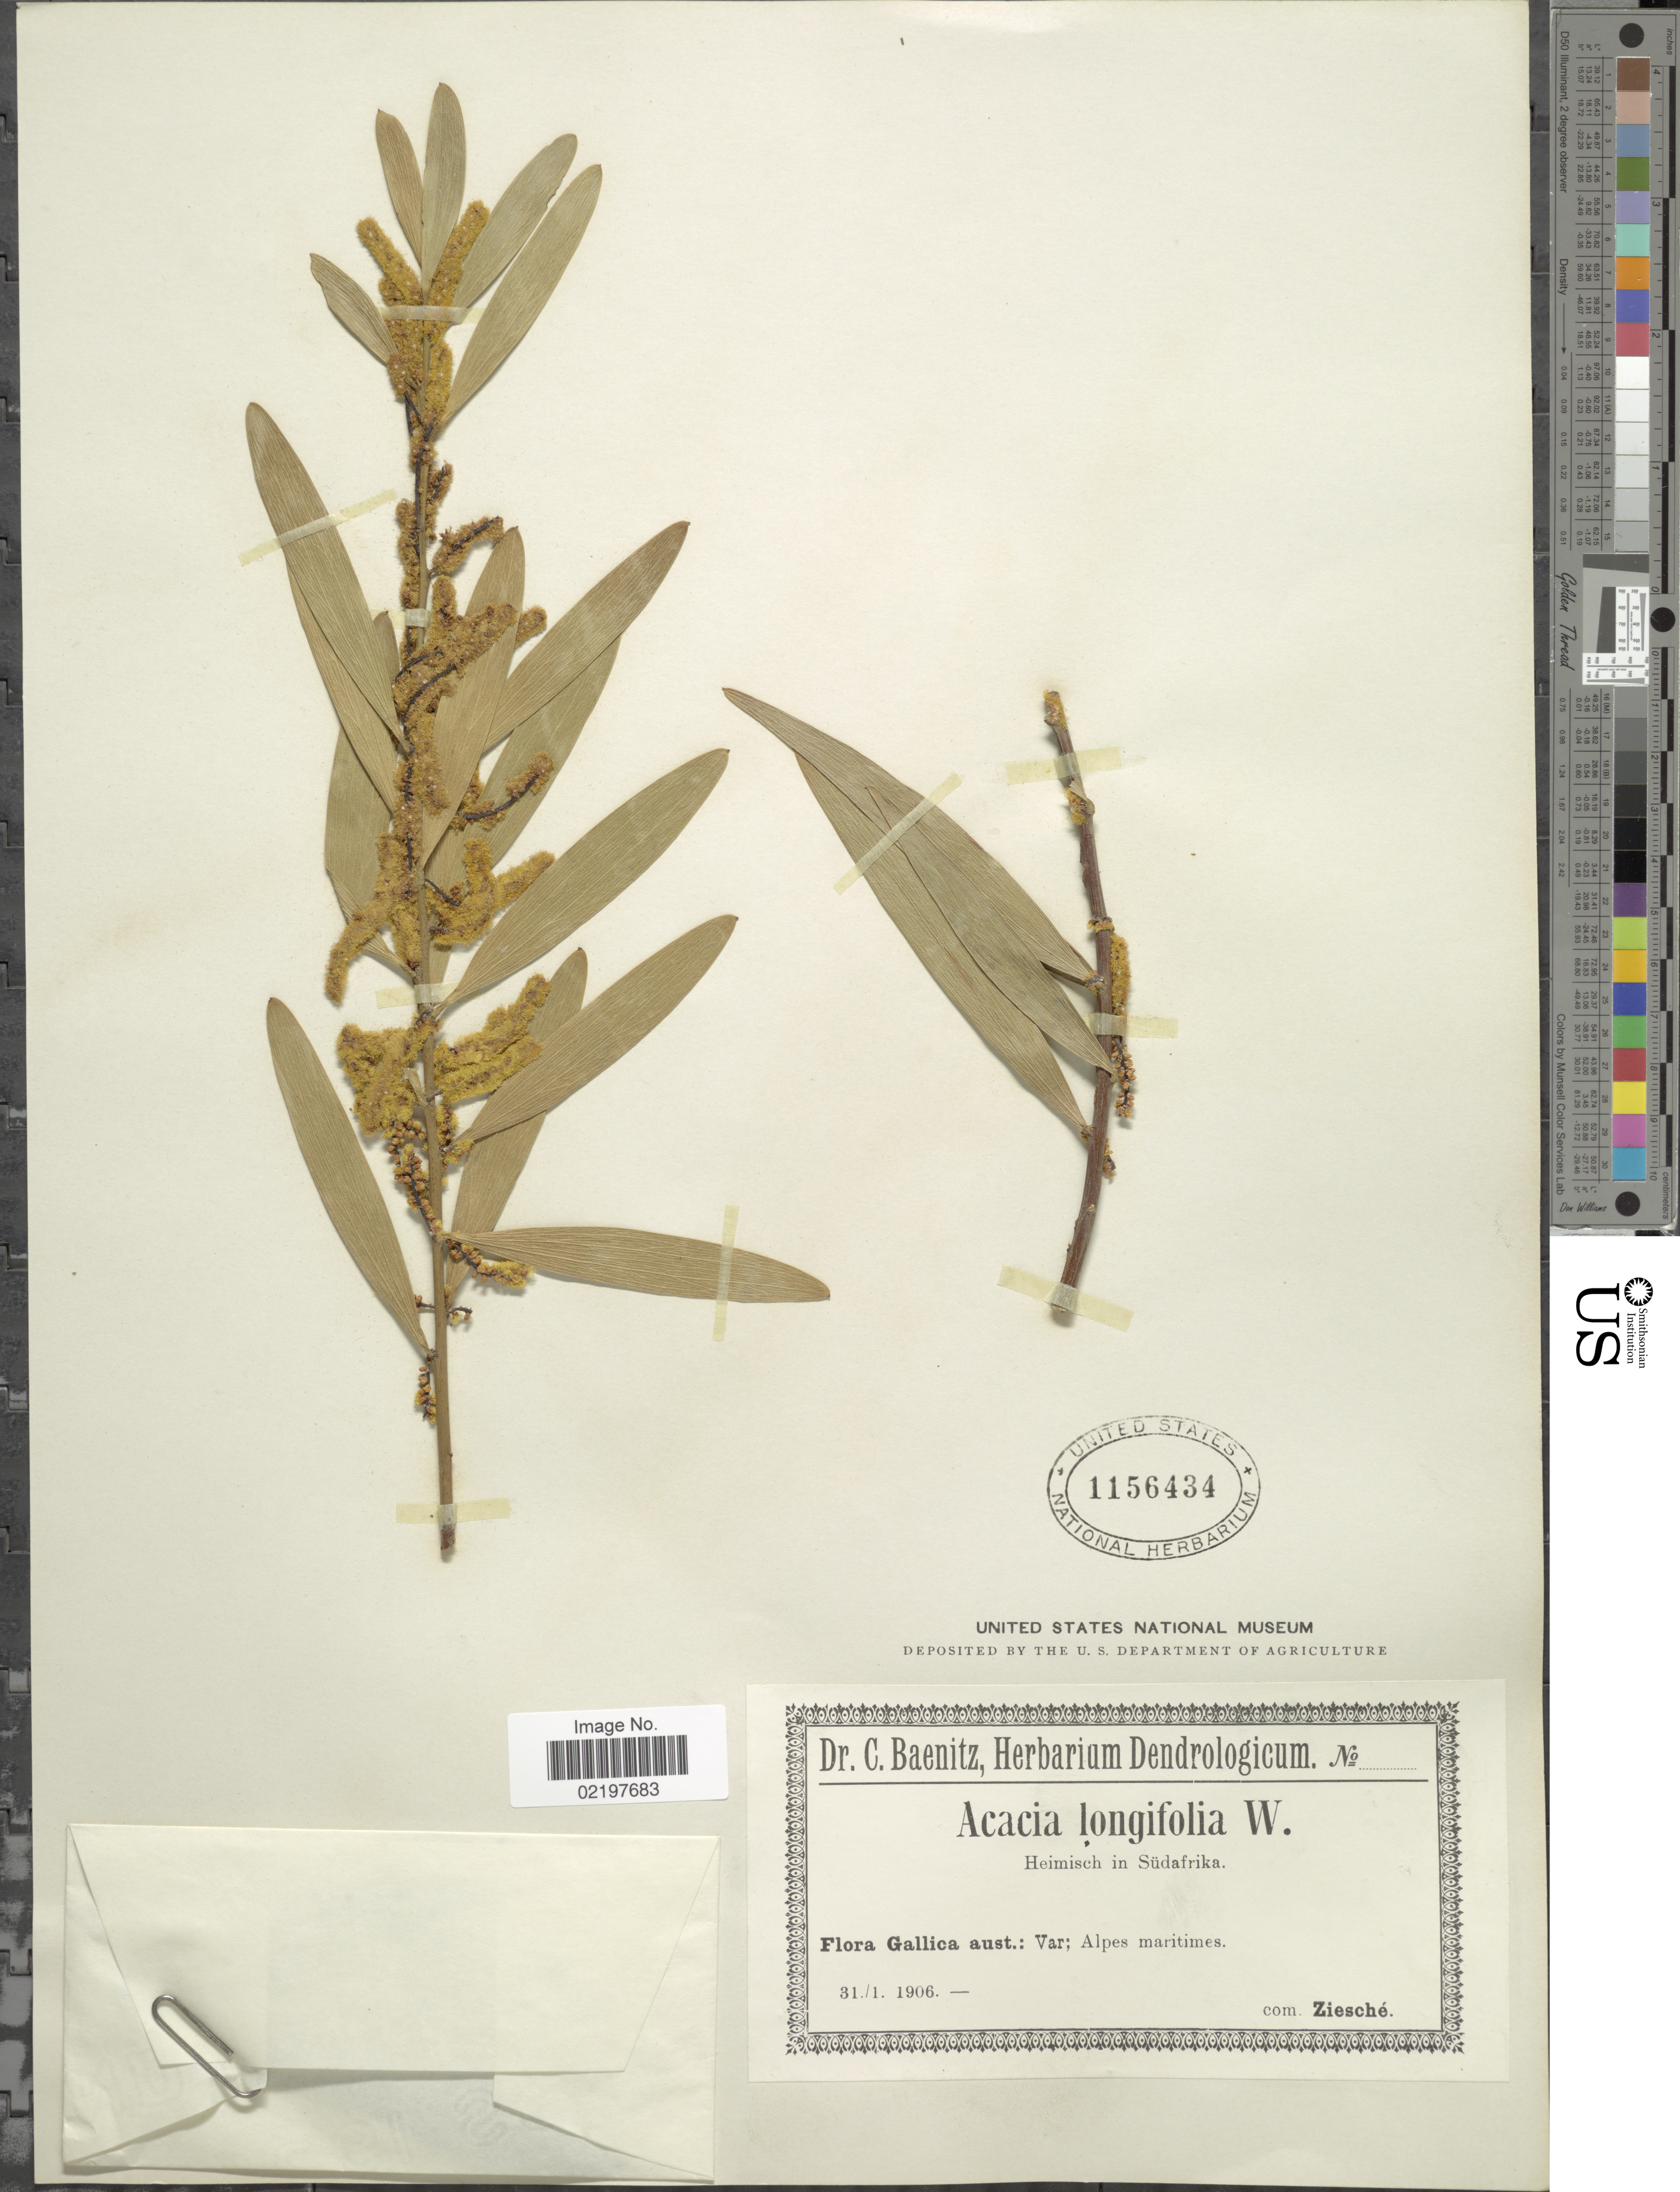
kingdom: Plantae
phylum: Tracheophyta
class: Magnoliopsida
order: Fabales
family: Fabaceae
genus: Acacia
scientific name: Acacia longifolia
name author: (Andrews) Willd.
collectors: Ziesché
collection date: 1906-01-31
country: France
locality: Heimisch in Sudafrika, Gallica aust.: Var: Alpes Maritimes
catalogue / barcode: US 1156434